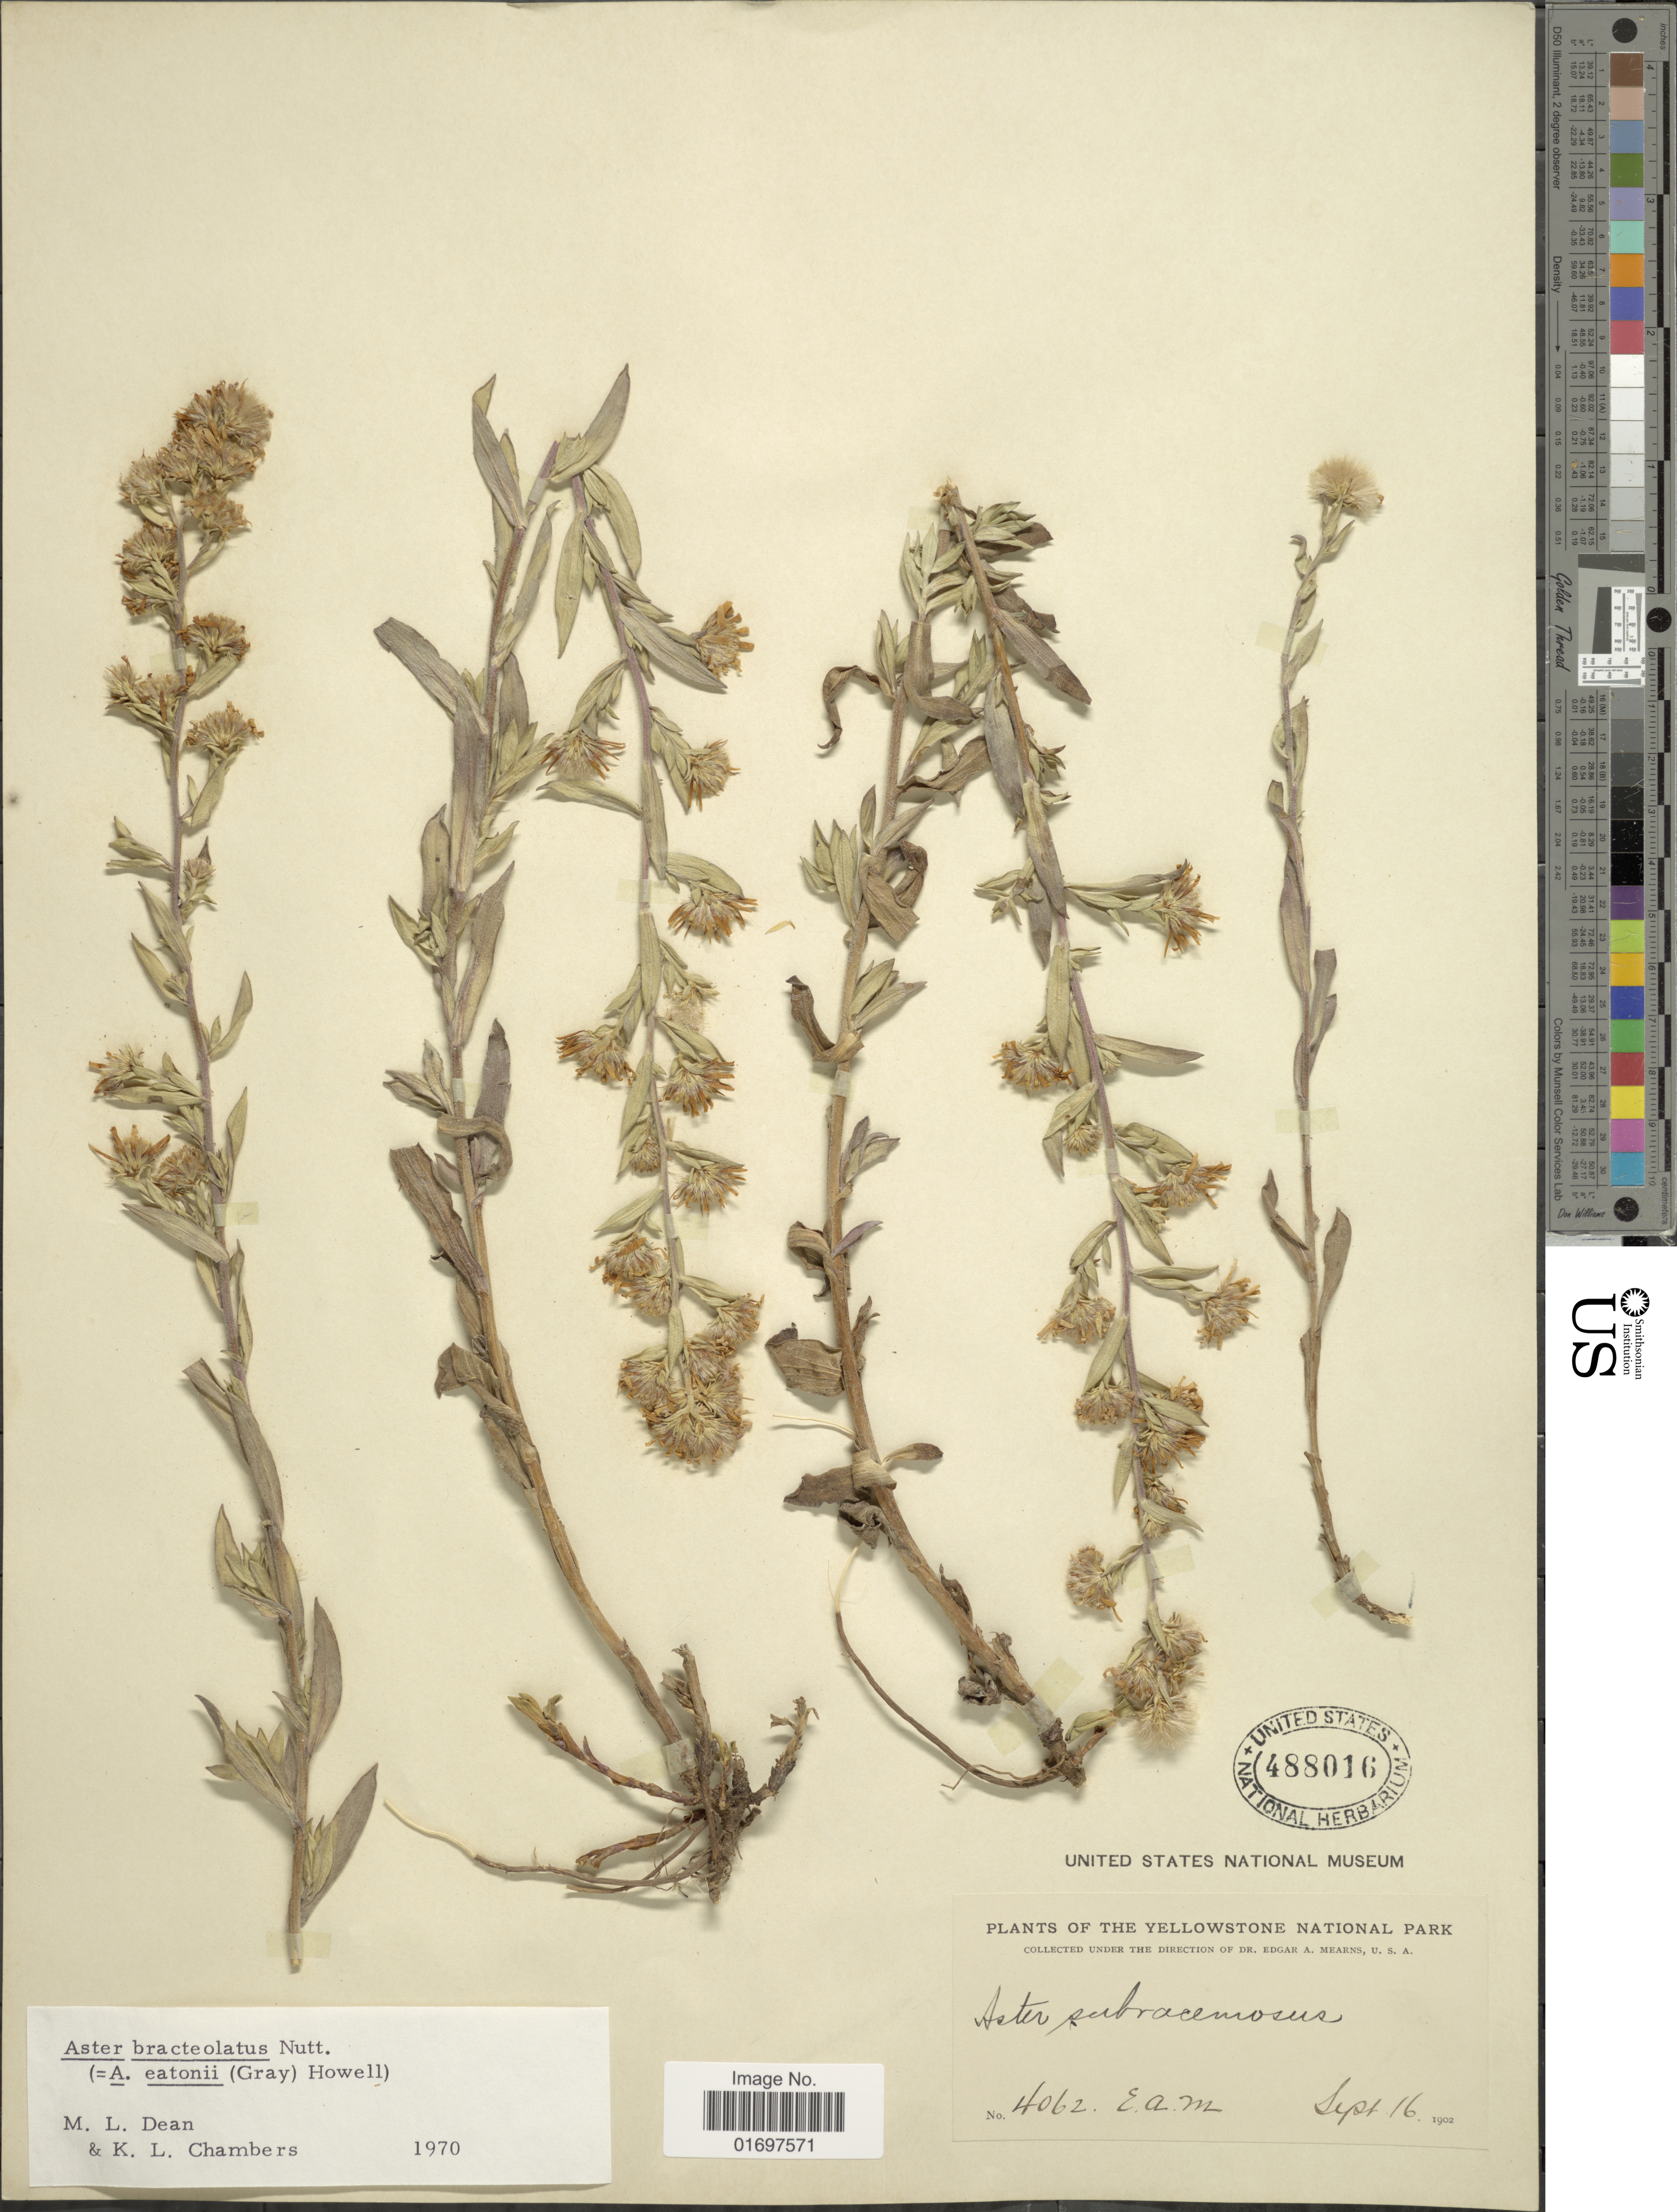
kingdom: Plantae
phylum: Tracheophyta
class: Magnoliopsida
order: Asterales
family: Asteraceae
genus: Symphyotrichum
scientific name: Symphyotrichum bracteolatum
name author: (Nutt.) G.L. Nesom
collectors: E. A. Mearns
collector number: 4062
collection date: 1902-09-16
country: United States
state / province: Wyoming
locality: Yellowstone National Park.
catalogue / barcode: US 488016